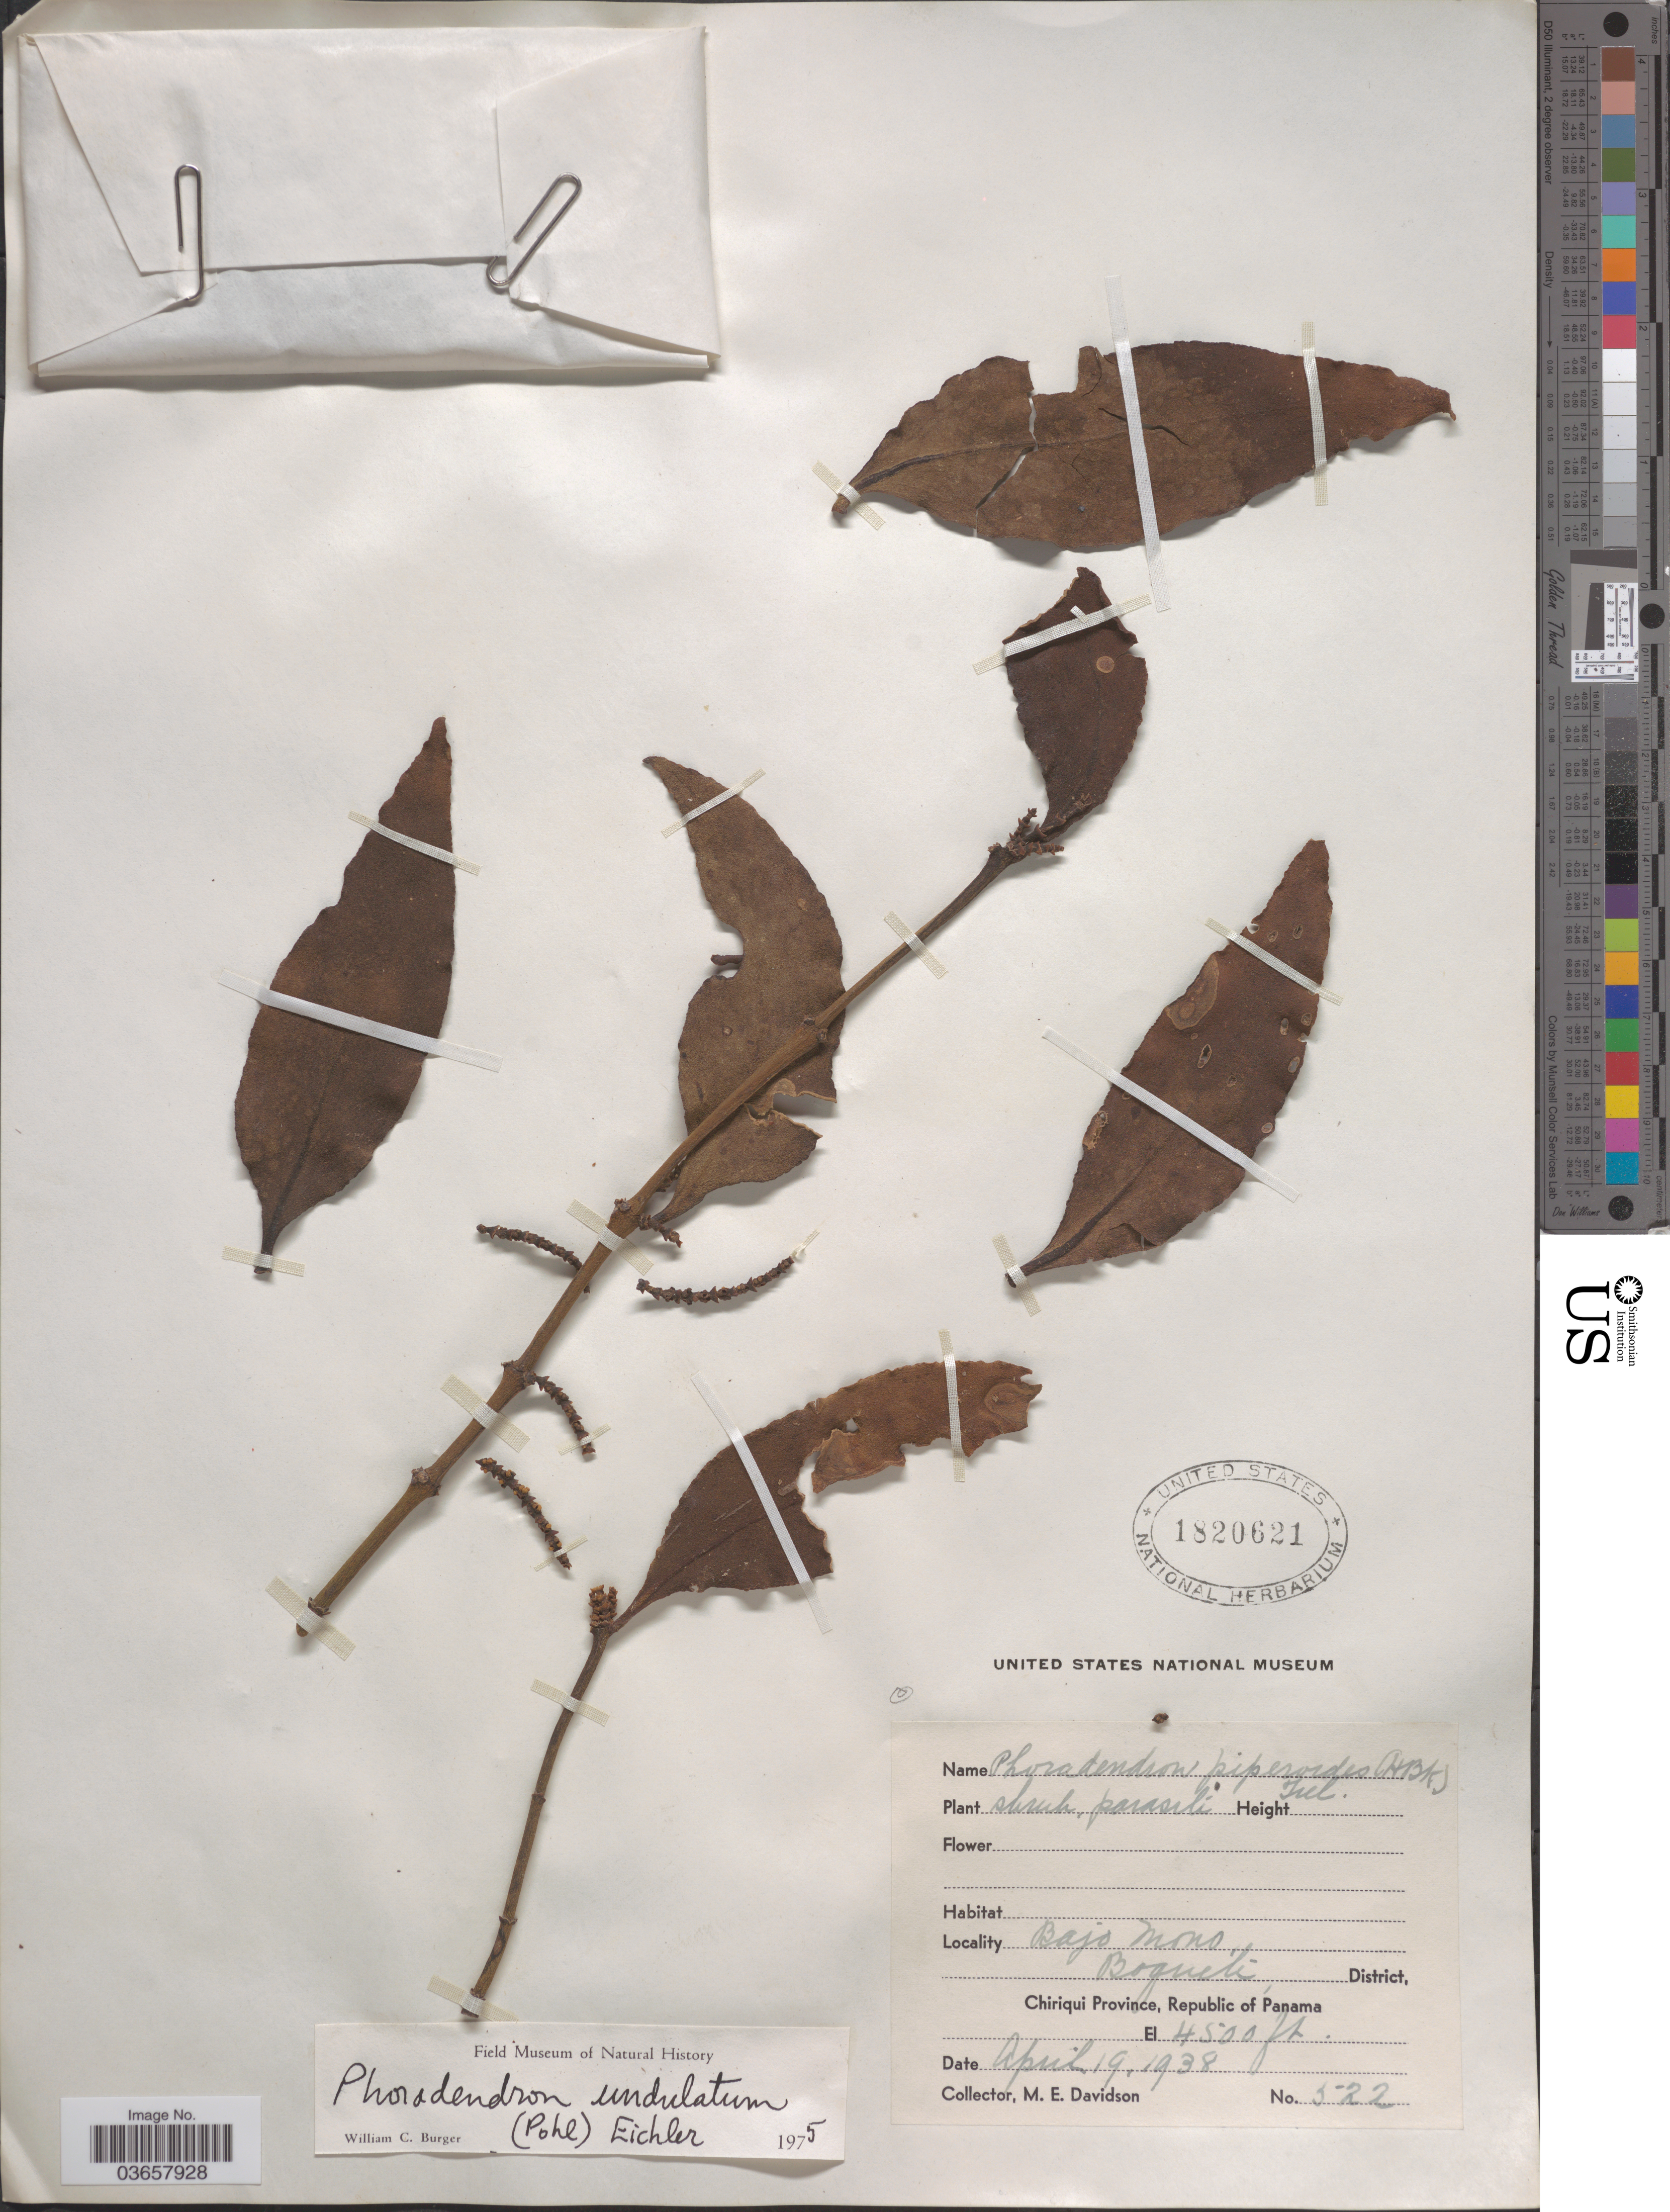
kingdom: Plantae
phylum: Tracheophyta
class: Magnoliopsida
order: Santalales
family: Viscaceae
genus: Phoradendron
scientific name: Phoradendron undulatum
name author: (Pohl ex DC.) Eichler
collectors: M. E. Davidson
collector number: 522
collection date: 1938-04-19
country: Panama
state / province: Chiriqui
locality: Bajo Mono, Boquete District.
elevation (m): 1372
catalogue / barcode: US 1820621